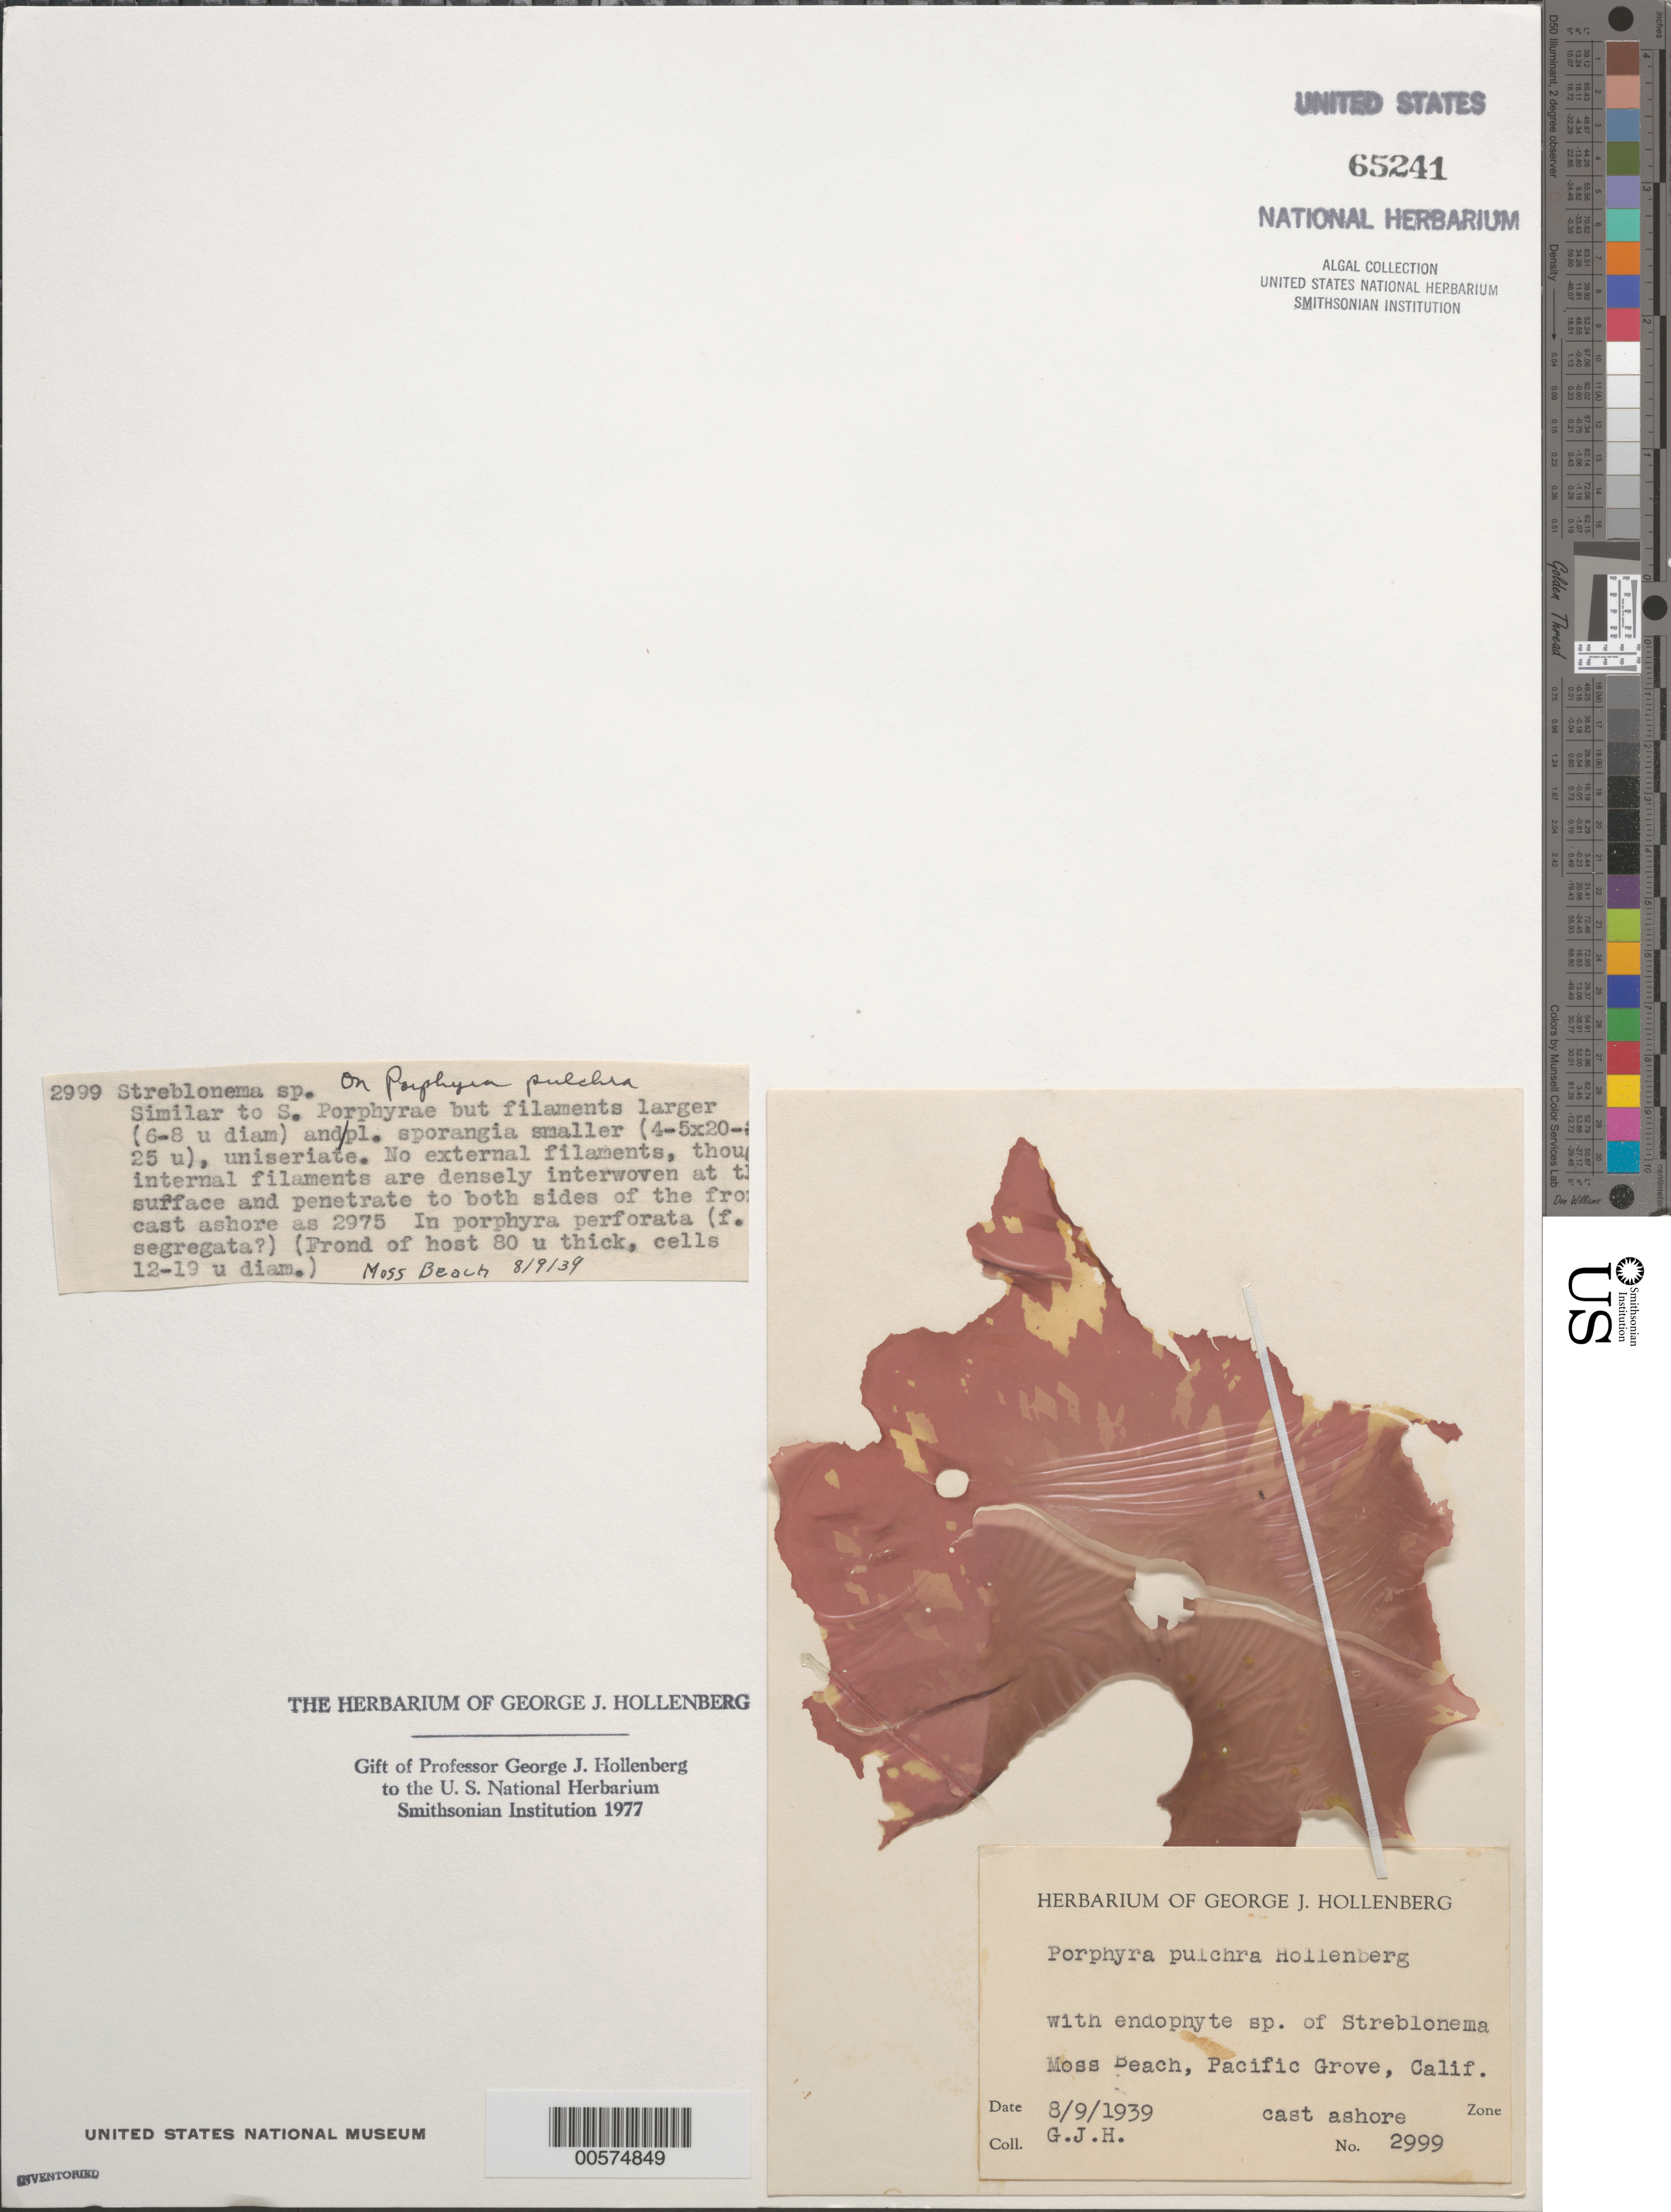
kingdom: Plantae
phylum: Rhodophyta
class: Bangiophyceae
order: Bangiales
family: Bangiaceae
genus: Porphyra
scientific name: Porphyra pulchra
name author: Hollenb. in G.M. Sm. & Hollenb.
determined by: Hollenberg, George J.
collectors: G. Hollenberg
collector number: GJH 2999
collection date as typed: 09 Aug 1939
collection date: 1939-08-09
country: United States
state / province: California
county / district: Monterey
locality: Moss Beach, Pacific Grove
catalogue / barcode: US 65241